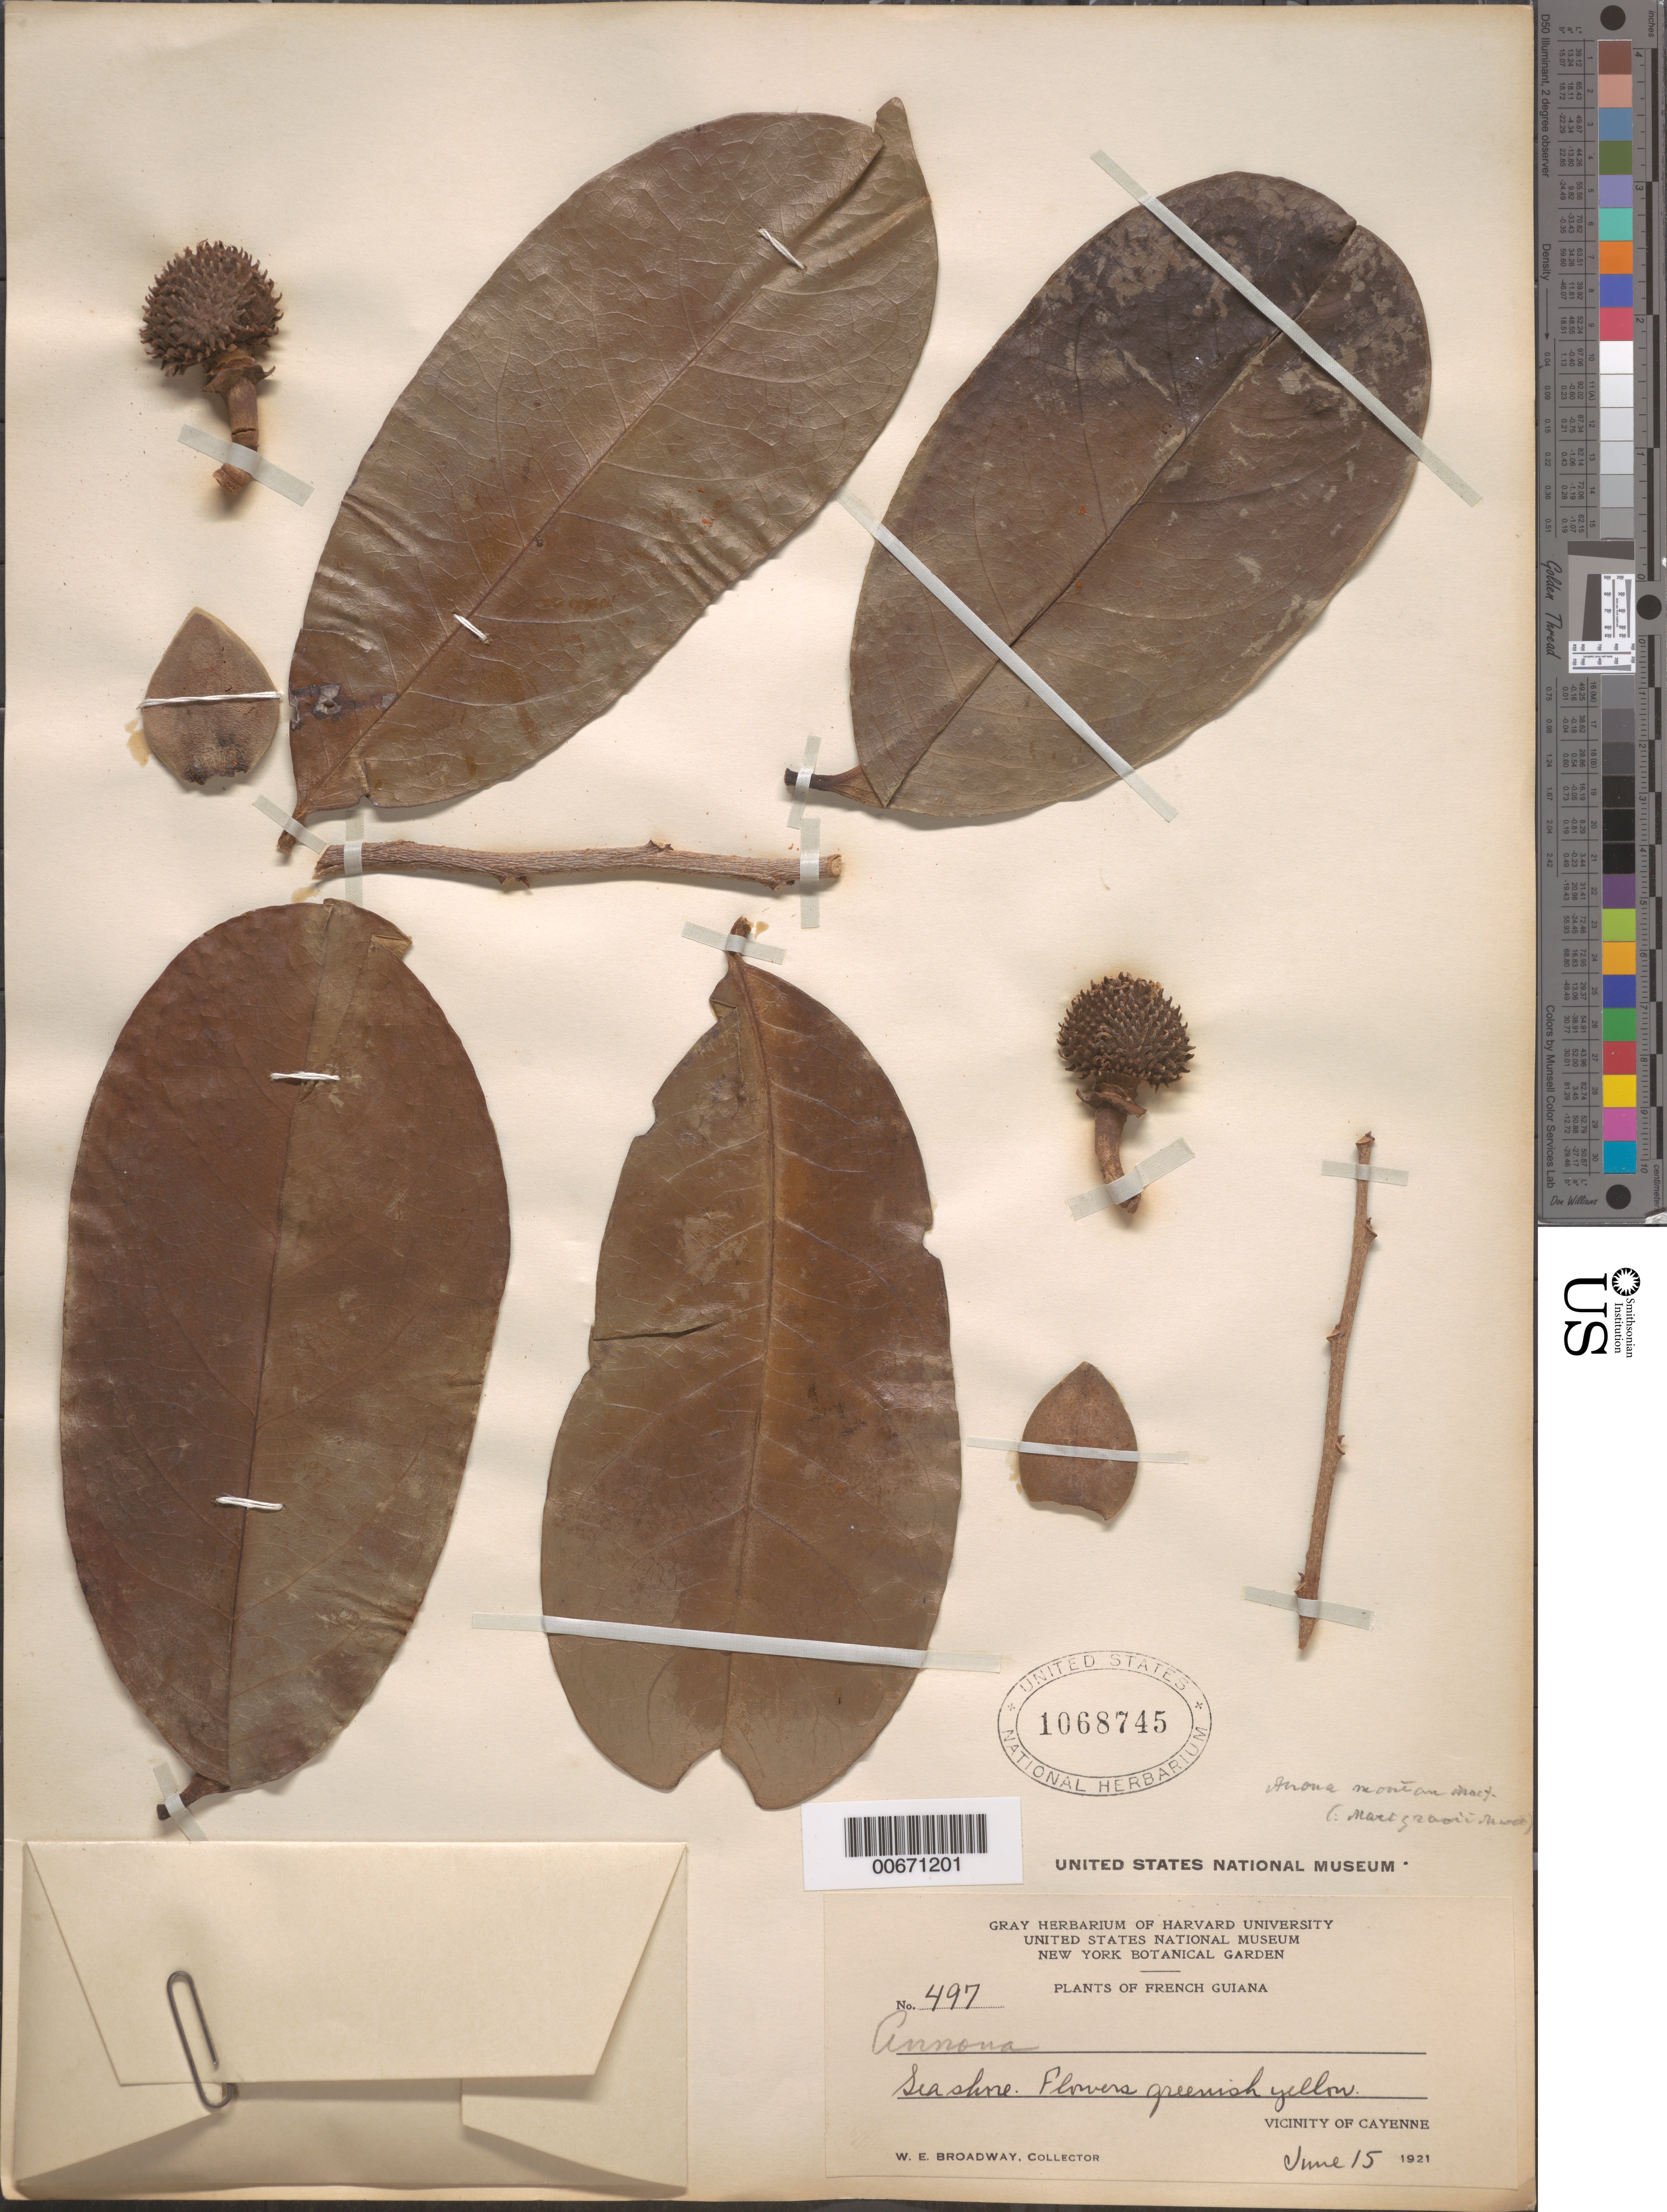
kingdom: Plantae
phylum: Tracheophyta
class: Magnoliopsida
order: Magnoliales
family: Annonaceae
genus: Annona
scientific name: Annona montana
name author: Macfad.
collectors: W. E. Broadway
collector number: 497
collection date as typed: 15-Jun-21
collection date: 1921-06-15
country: French Guiana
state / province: Cayenne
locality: Cayenne, vic.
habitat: Seashore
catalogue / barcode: US 1068745